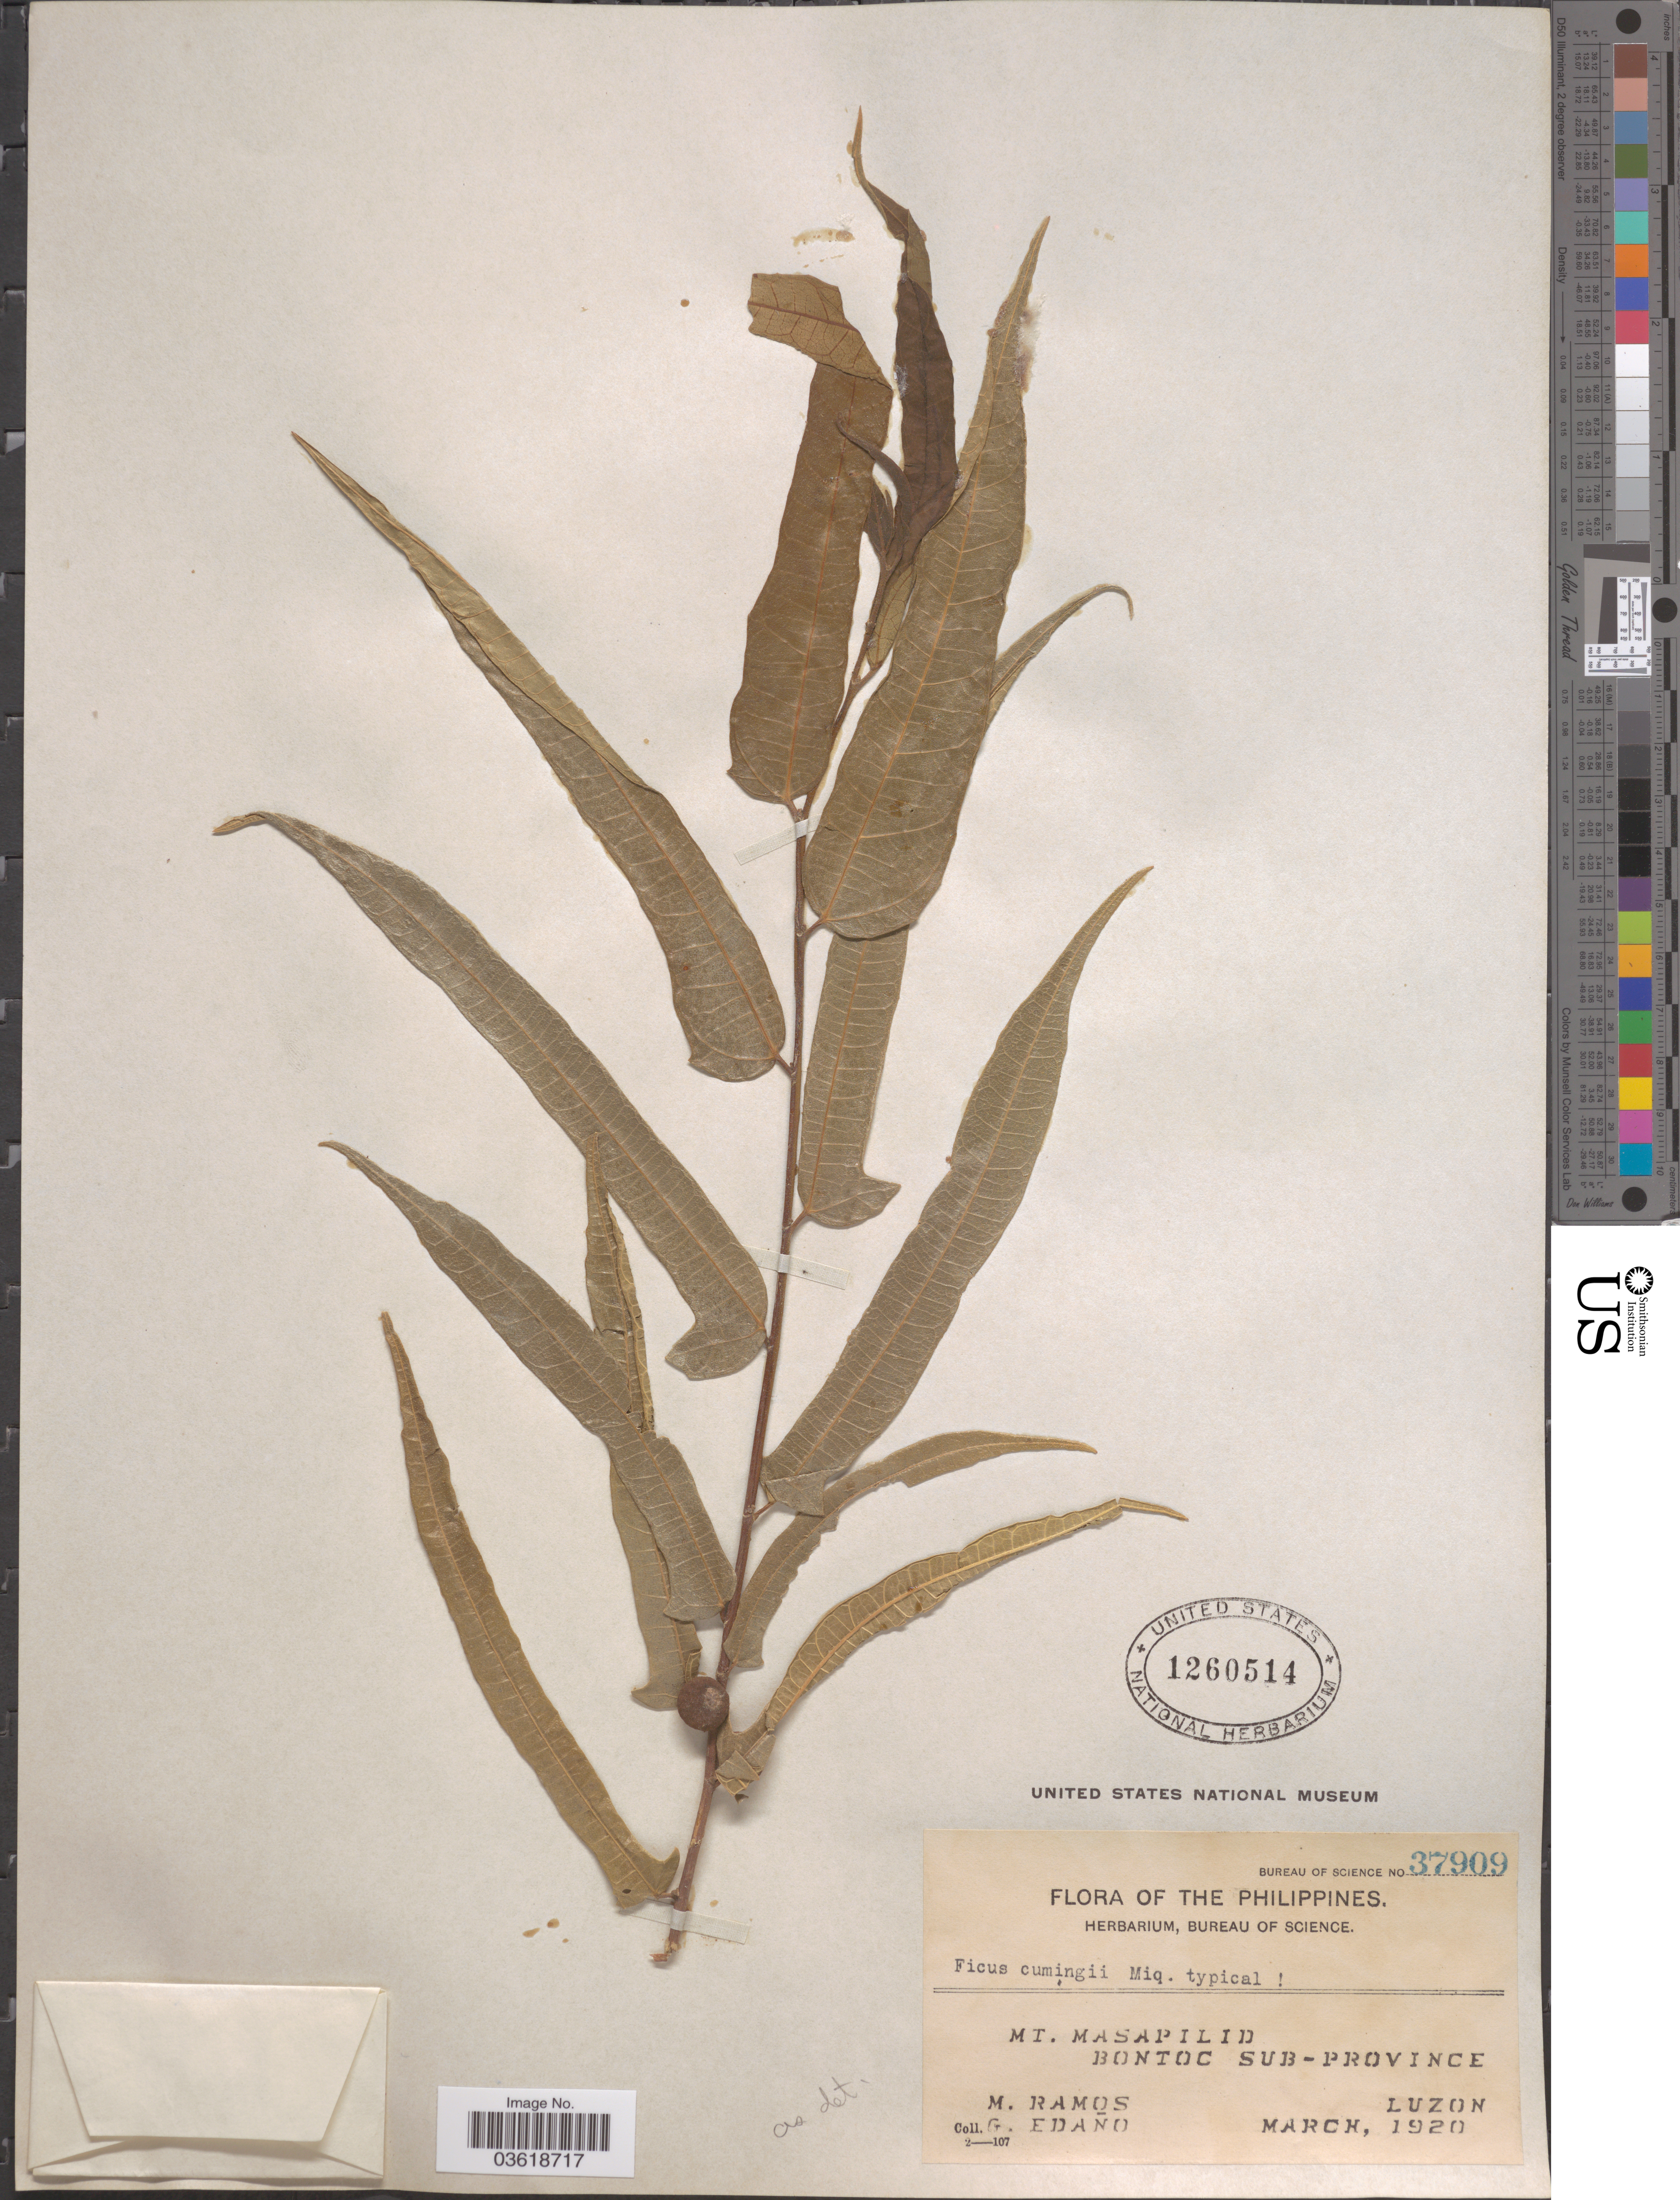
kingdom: Plantae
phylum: Tracheophyta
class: Magnoliopsida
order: Rosales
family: Moraceae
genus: Ficus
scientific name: Ficus cumingii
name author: Miq.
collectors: M. Ramos & G. Edaño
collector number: Bureau of Science 37909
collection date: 1920-03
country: Philippines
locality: Mt. Masapilid. Bontoc Sub-Province. Luzon.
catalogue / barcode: US 1260514